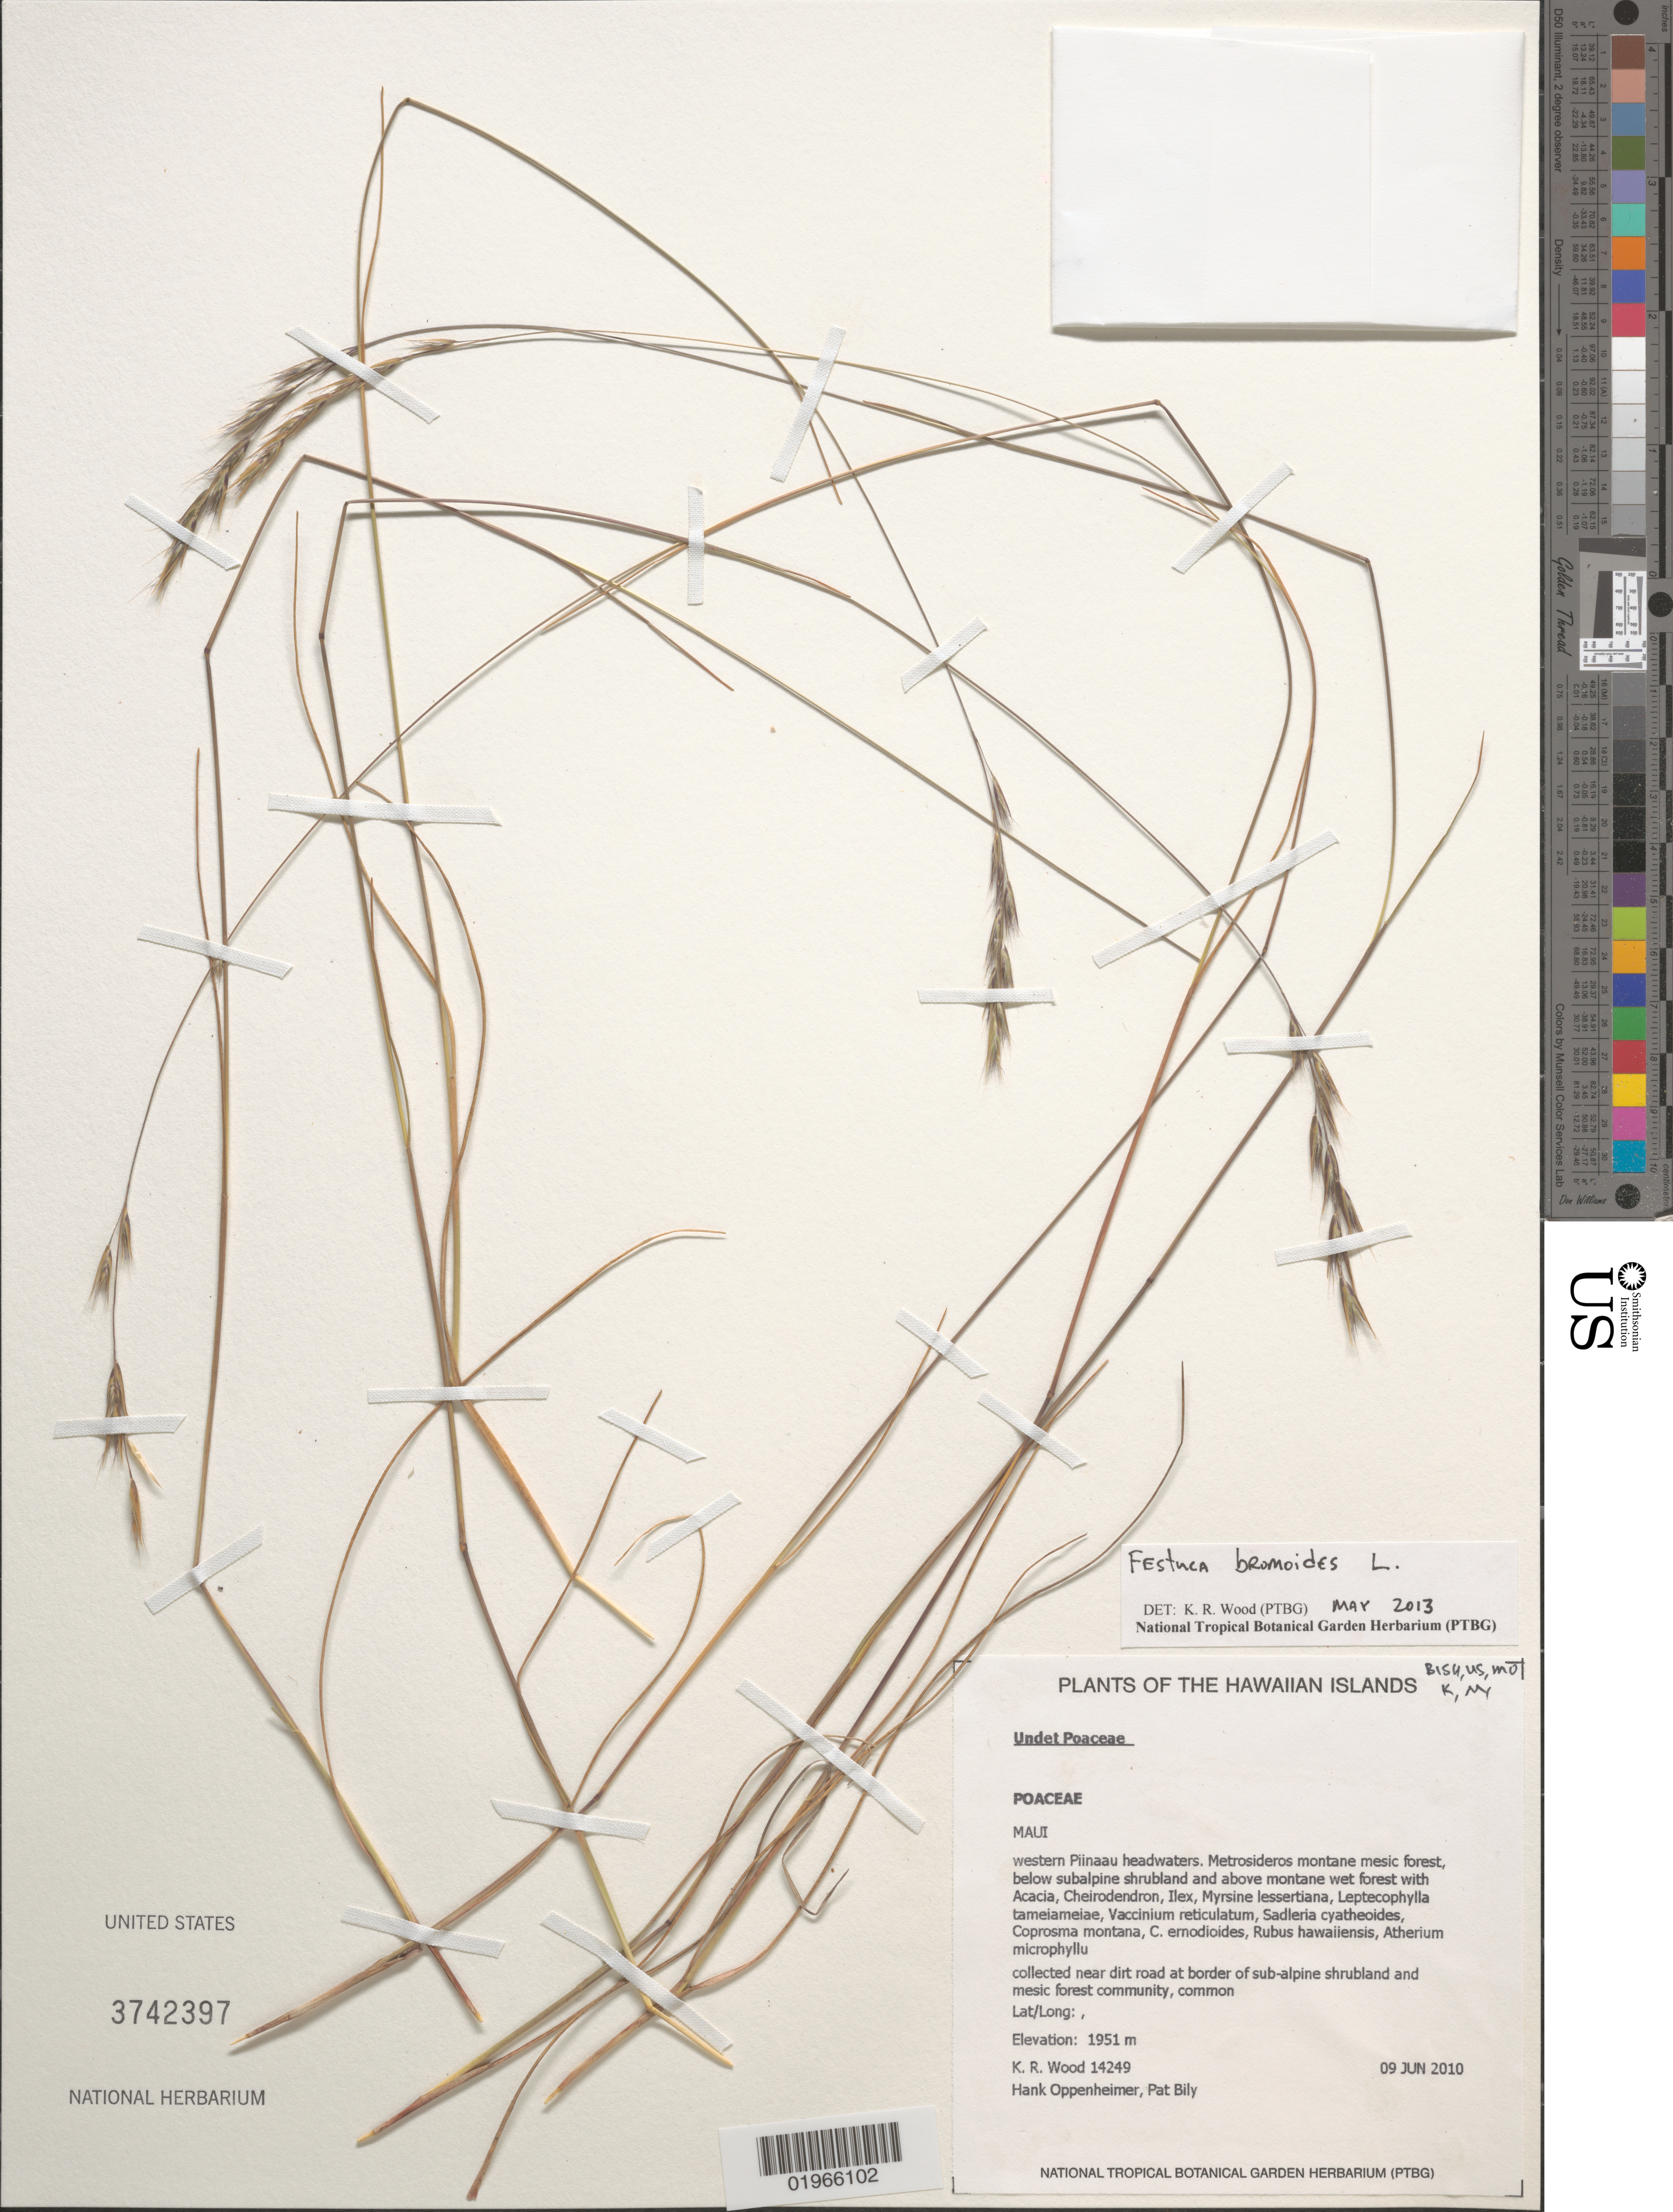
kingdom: Plantae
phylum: Tracheophyta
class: Liliopsida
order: Poales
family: Poaceae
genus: Festuca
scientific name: Festuca bromoides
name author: L.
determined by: Wood, Kenneth R.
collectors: K. R. Wood, H. L. Oppenheimer & P. Bily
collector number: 14249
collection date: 2010-06-09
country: United States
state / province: Hawaii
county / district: Maui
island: Maui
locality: Western Piinaau headwaters, near dirt road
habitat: Montane mesic forest, at border of sub-alpine shrubland and mesic forest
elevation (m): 1951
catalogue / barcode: US 3742397